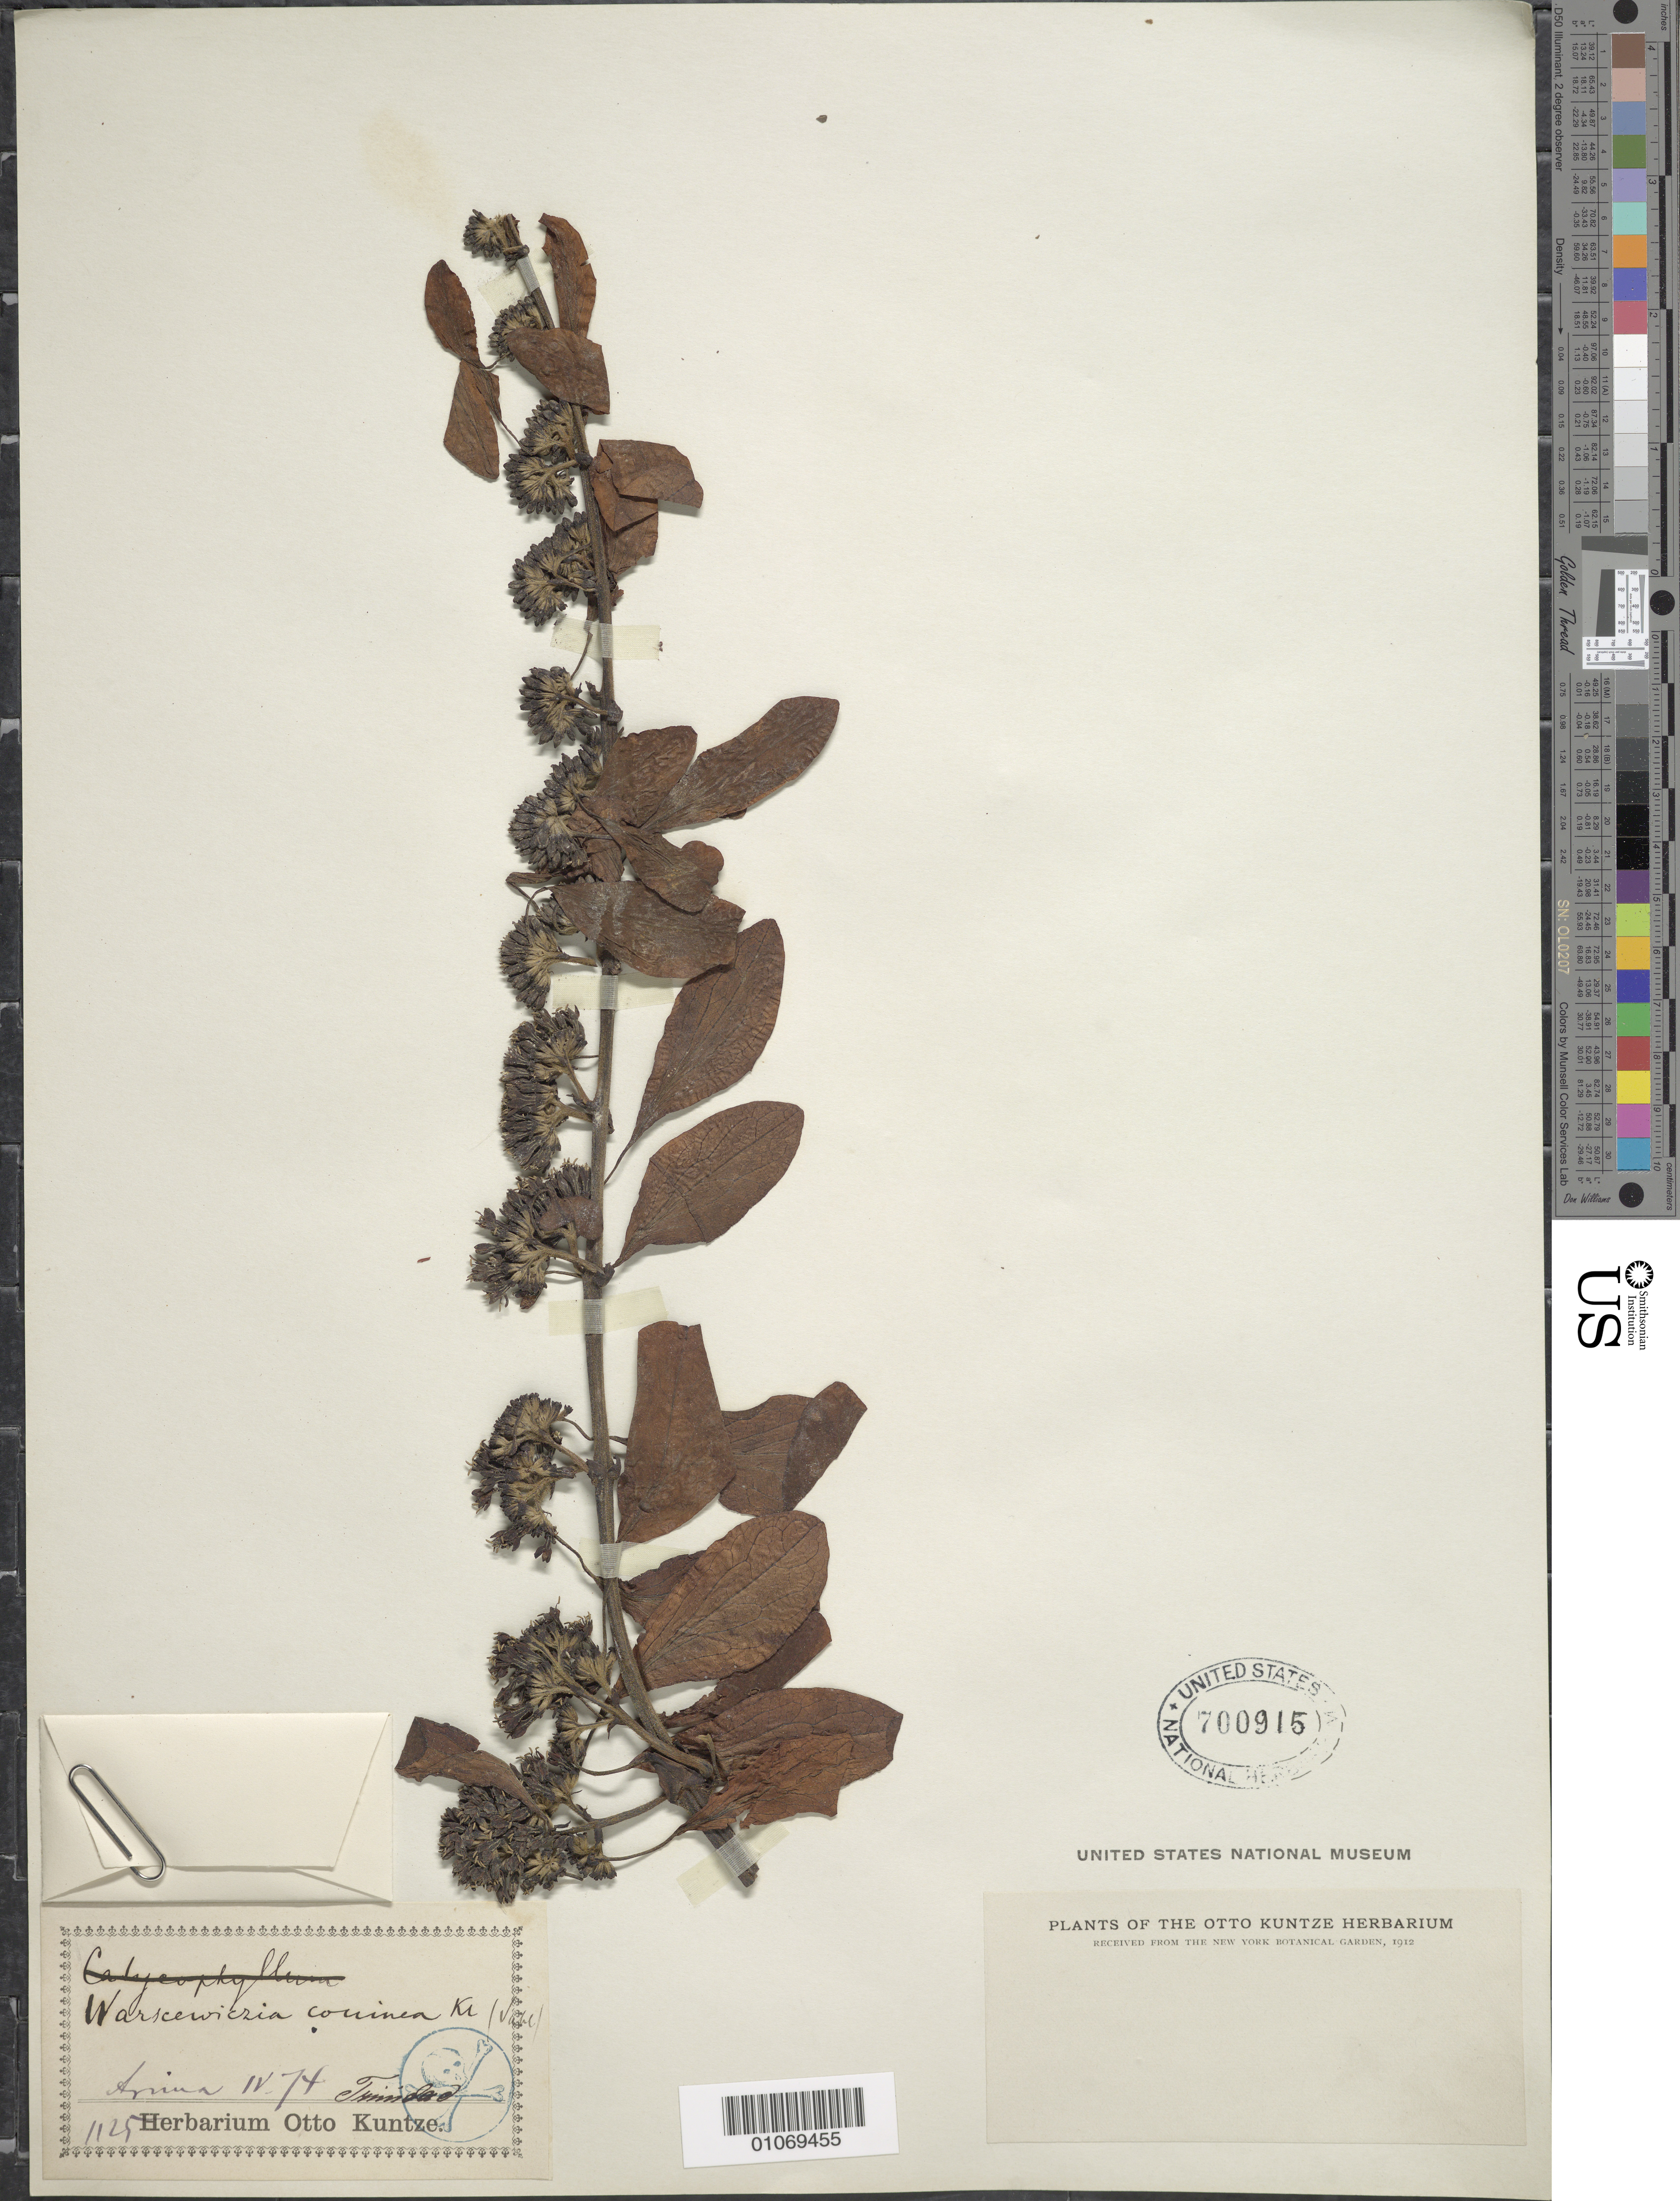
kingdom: Plantae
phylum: Tracheophyta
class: Magnoliopsida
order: Gentianales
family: Rubiaceae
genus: Warszewiczia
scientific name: Warszewiczia coccinea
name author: (Vahl) Klotzsch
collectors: C.E.O. Kuntze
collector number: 1125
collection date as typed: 04 Apr 1874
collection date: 1874-04-04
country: Trinidad and Tobago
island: Trinidad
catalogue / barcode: US 700915